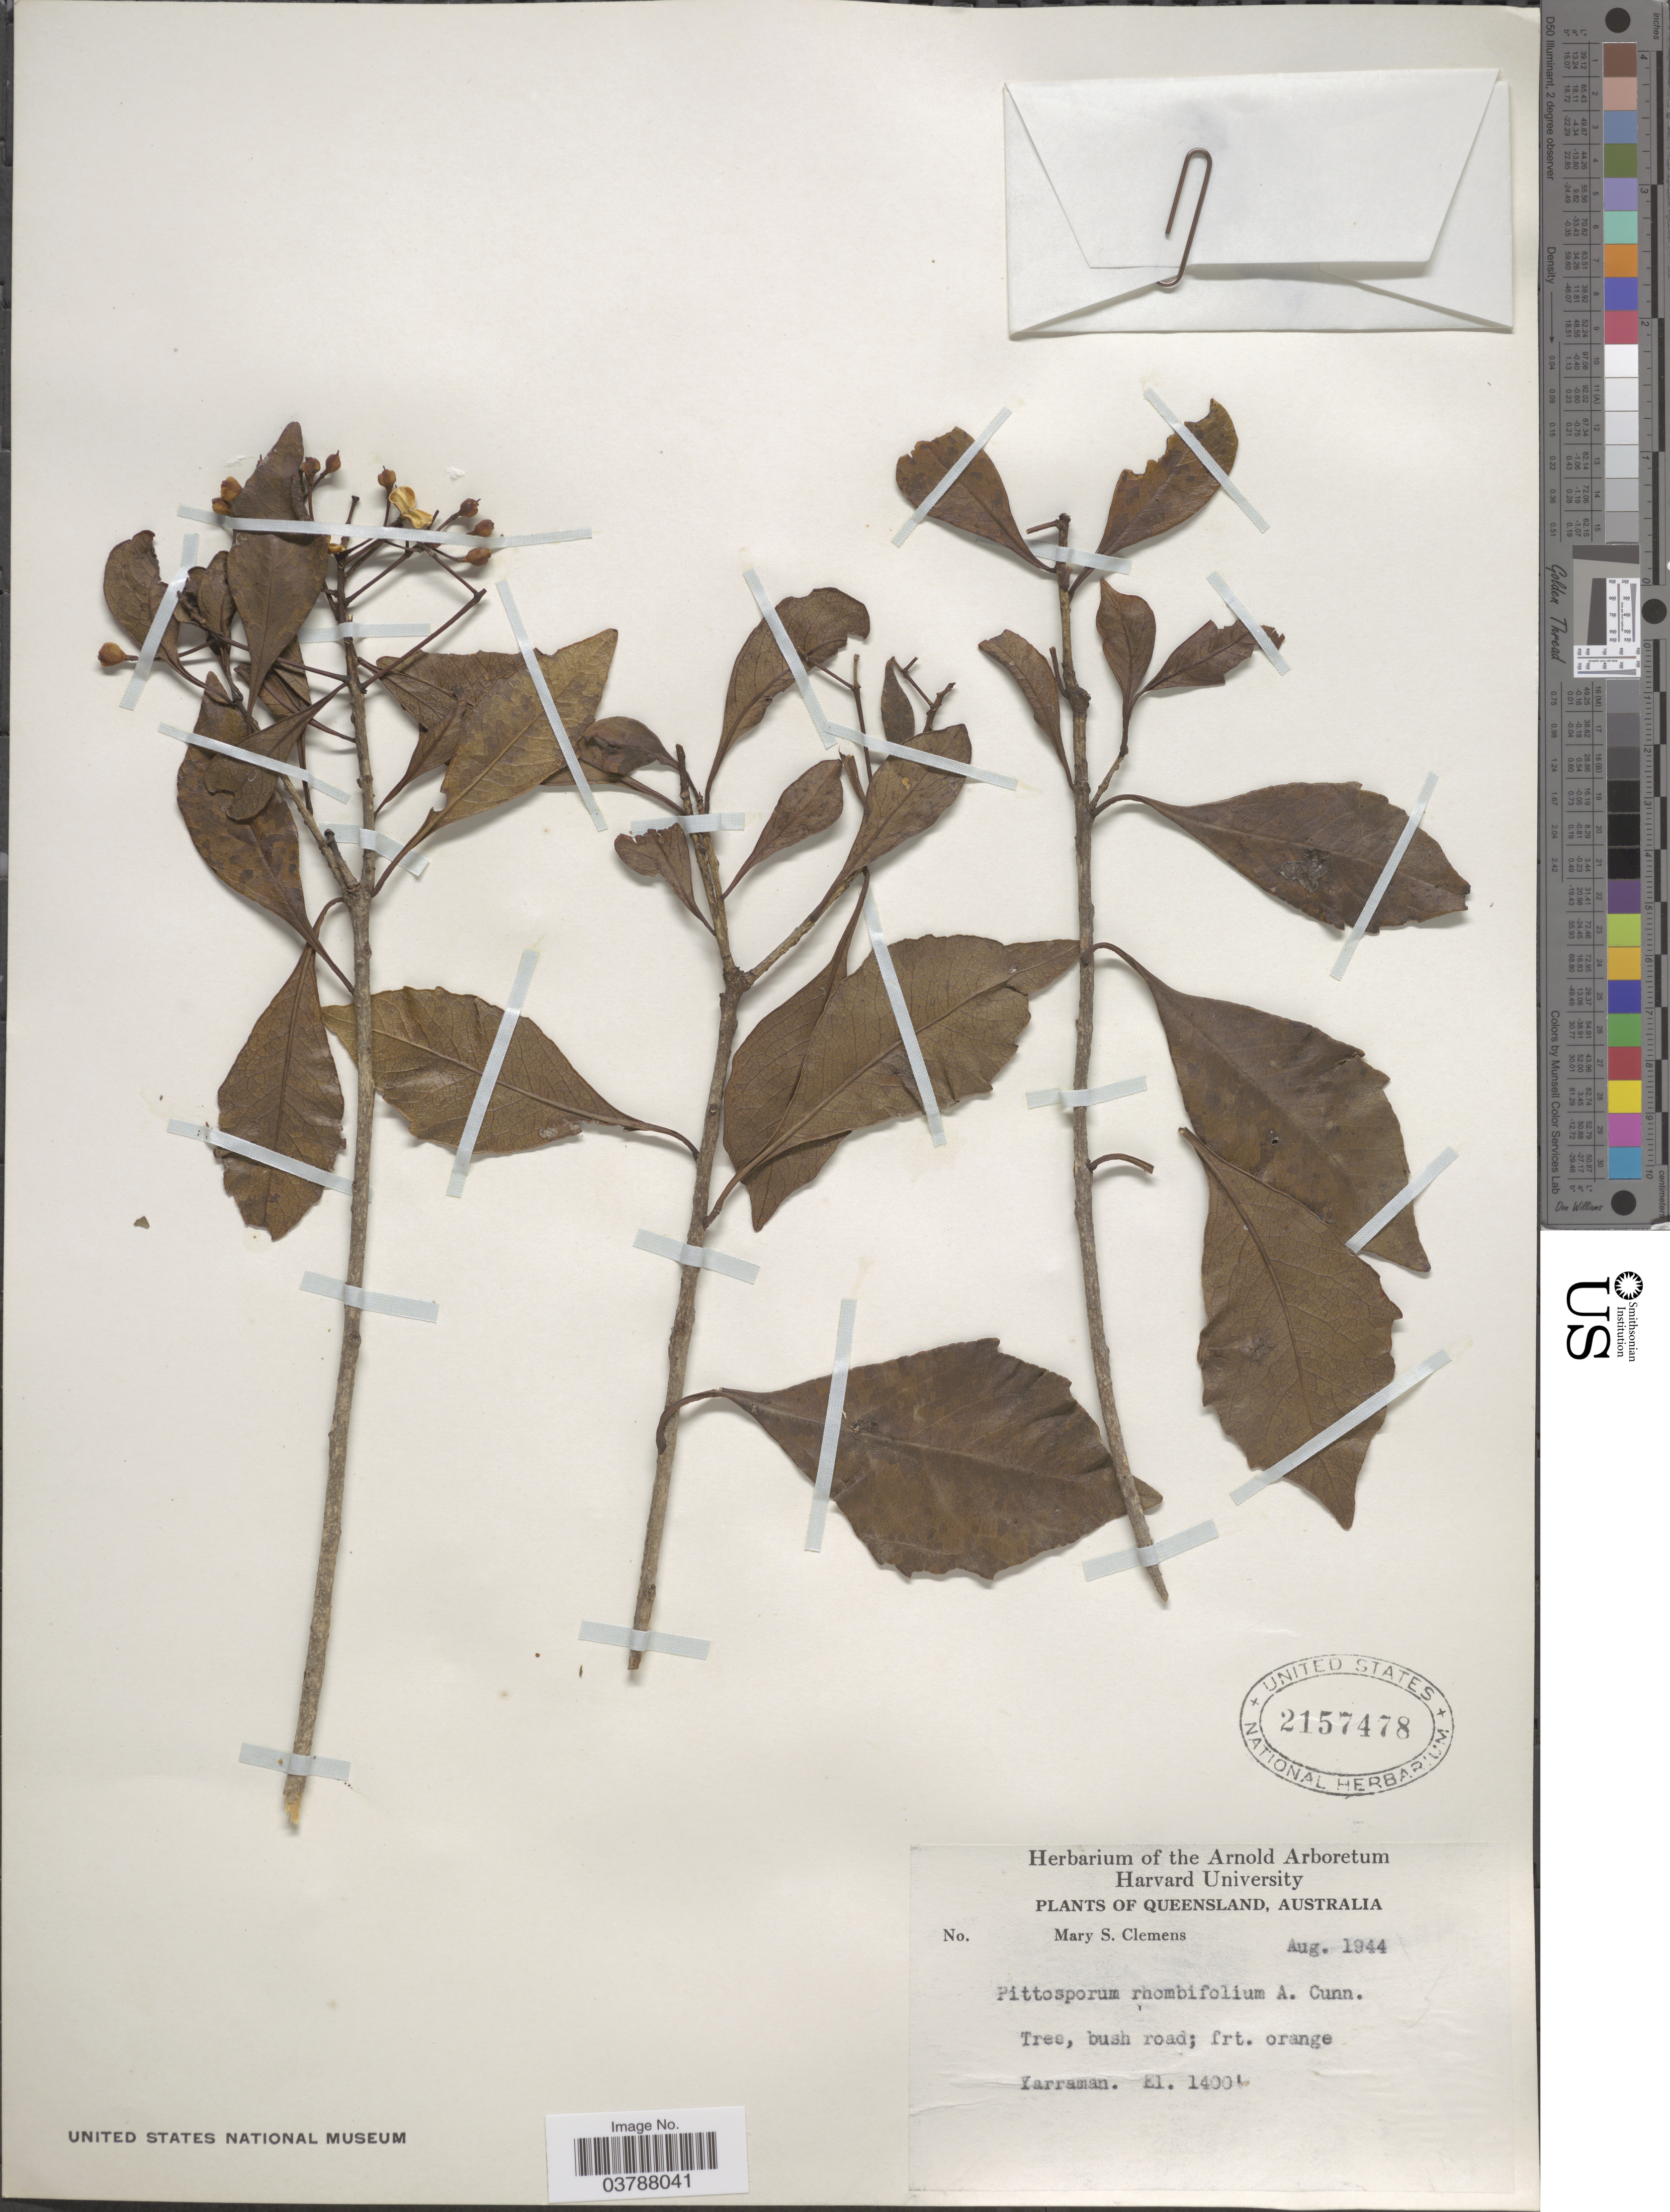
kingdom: Plantae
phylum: Tracheophyta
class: Magnoliopsida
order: Apiales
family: Pittosporaceae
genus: Auranticarpa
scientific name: Auranticarpa rhombifolia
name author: L.W. Cayzer et al.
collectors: M. S. Clemens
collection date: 1944-08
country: Australia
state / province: Queensland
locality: Yarraman.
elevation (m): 427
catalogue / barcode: US 2157478